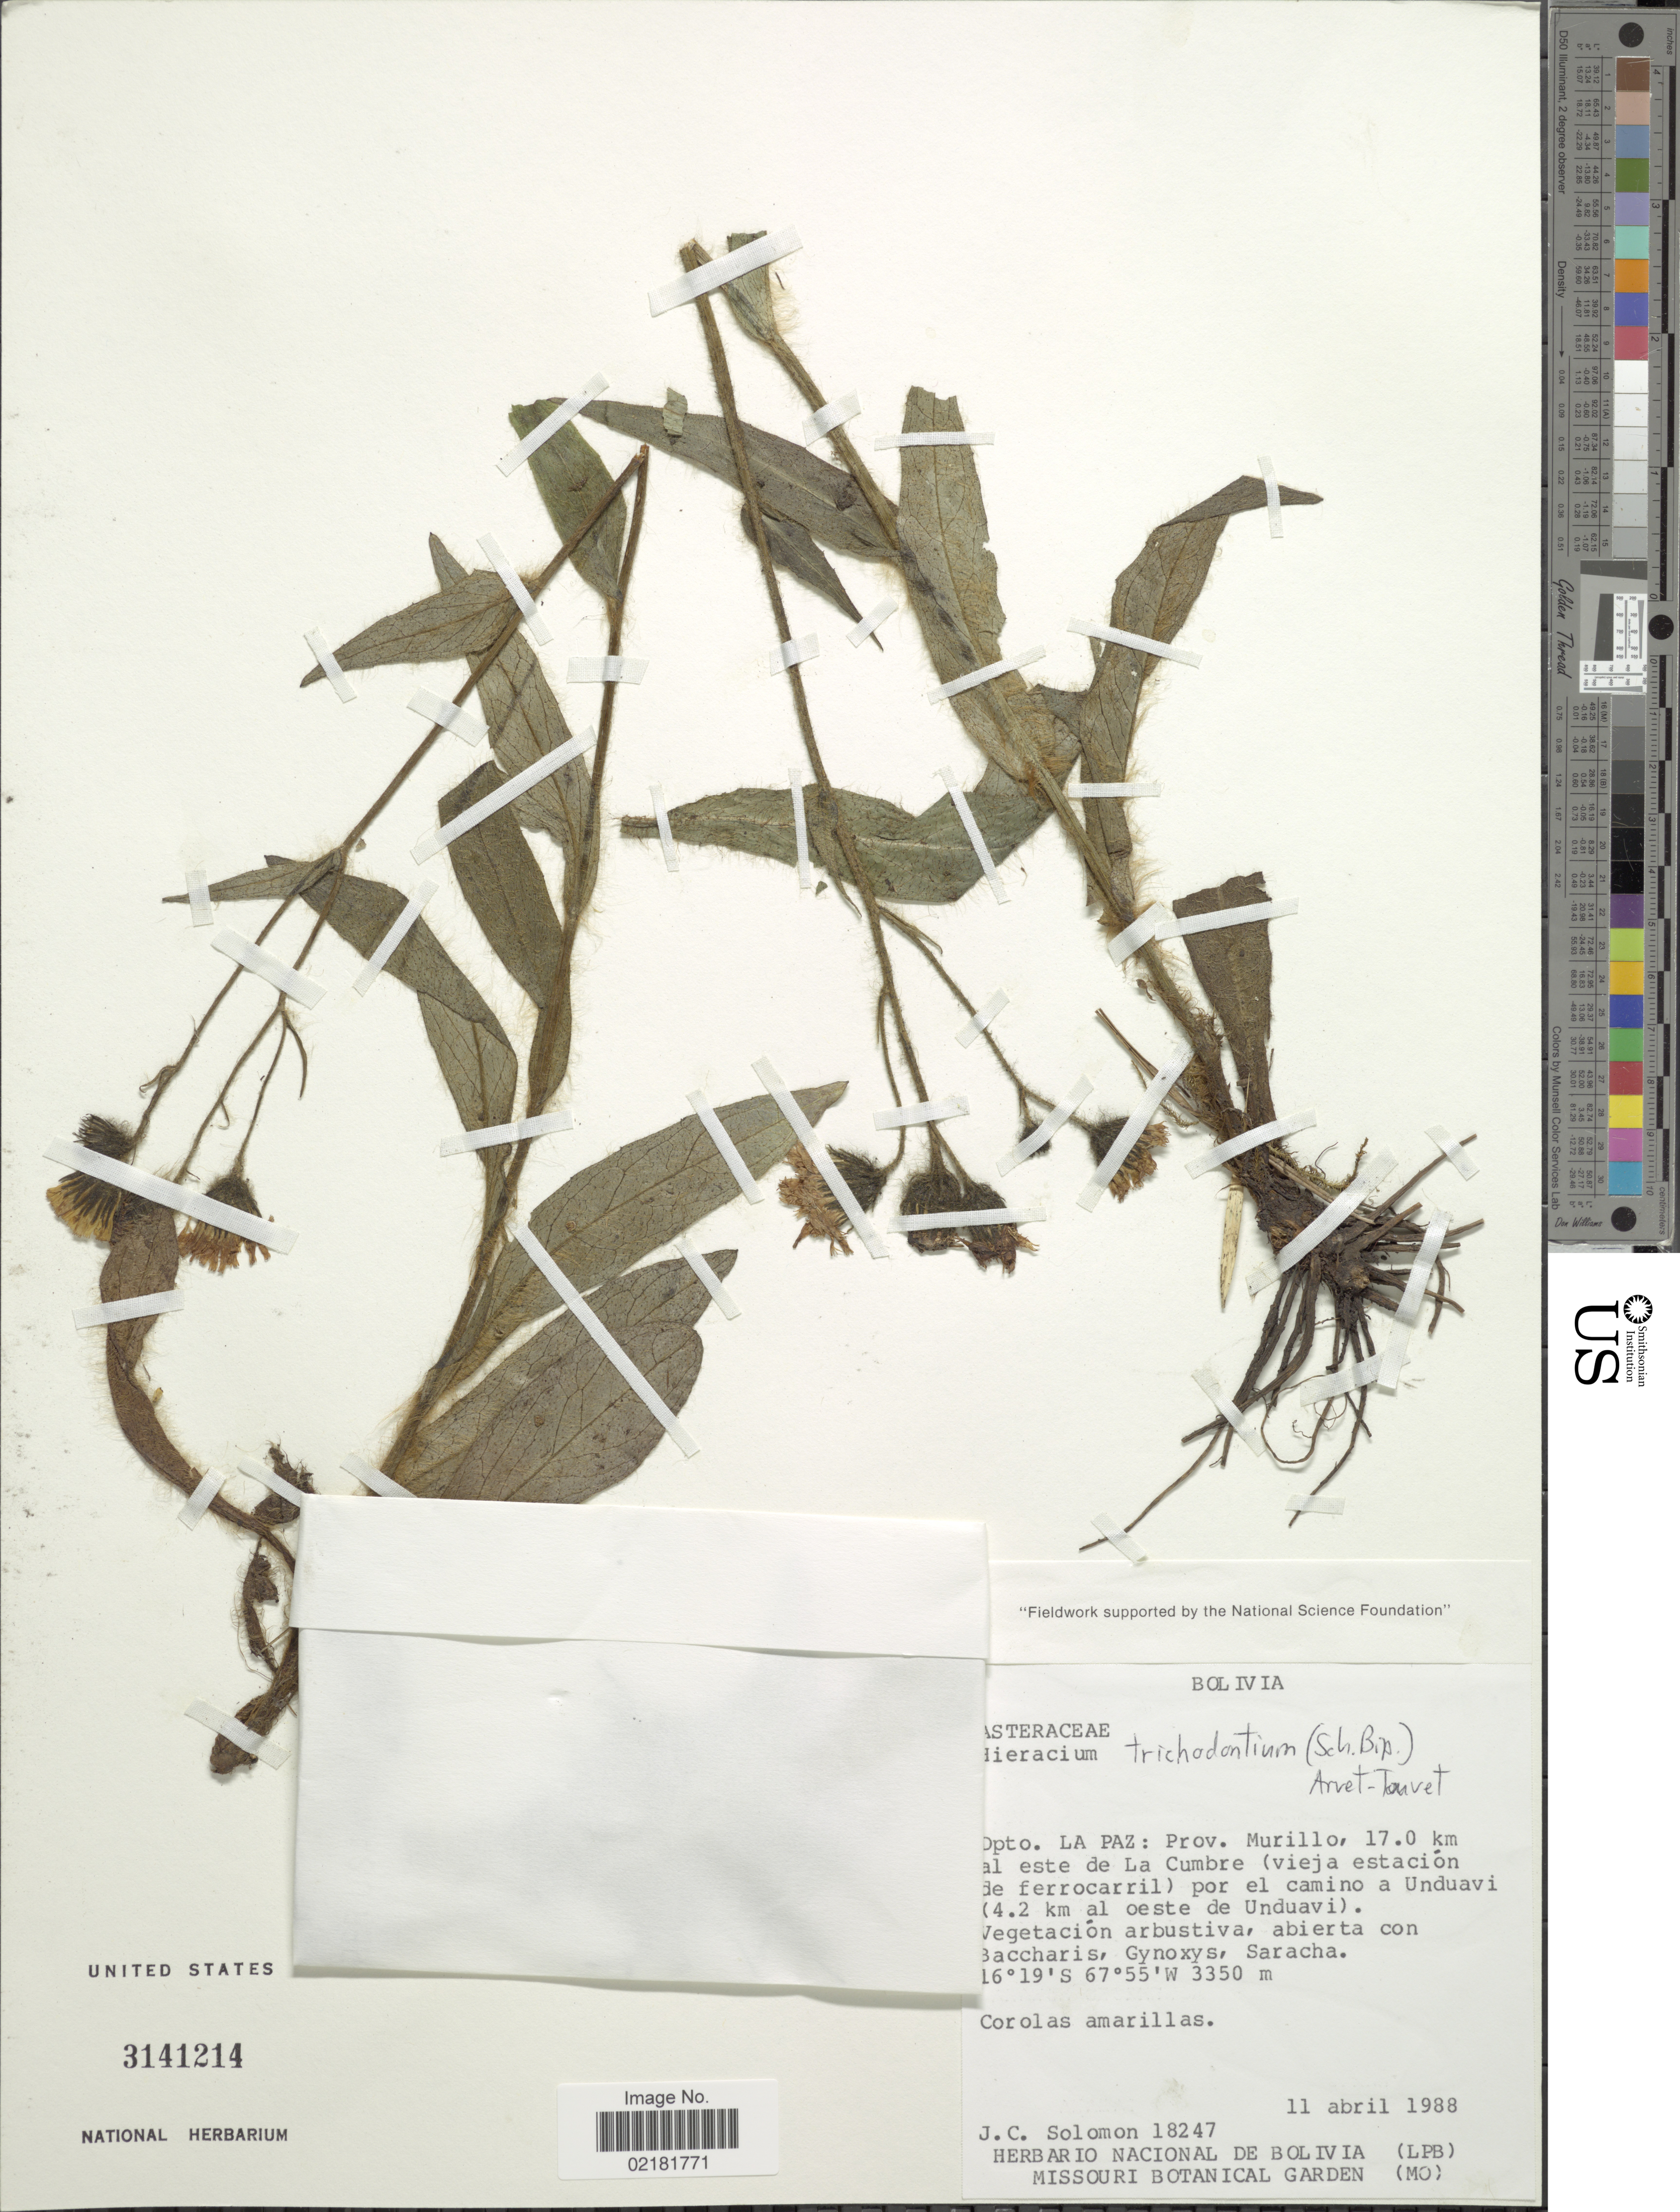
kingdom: Plantae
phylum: Tracheophyta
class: Magnoliopsida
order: Asterales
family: Asteraceae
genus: Hieracium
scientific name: Hieracium trichodontum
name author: (Sch. Bip.) Arvet-Touvet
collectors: J. C. Solomon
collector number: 18247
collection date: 1988-04-11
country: Bolivia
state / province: La Paz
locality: Prov. Murillo, 17.0 km al este de La Cumbre (vieja estacion de ferrocarril) por el camino a Unduavi (4.2 km al oeste de Unduavi).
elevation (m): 3350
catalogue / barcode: US 3141214